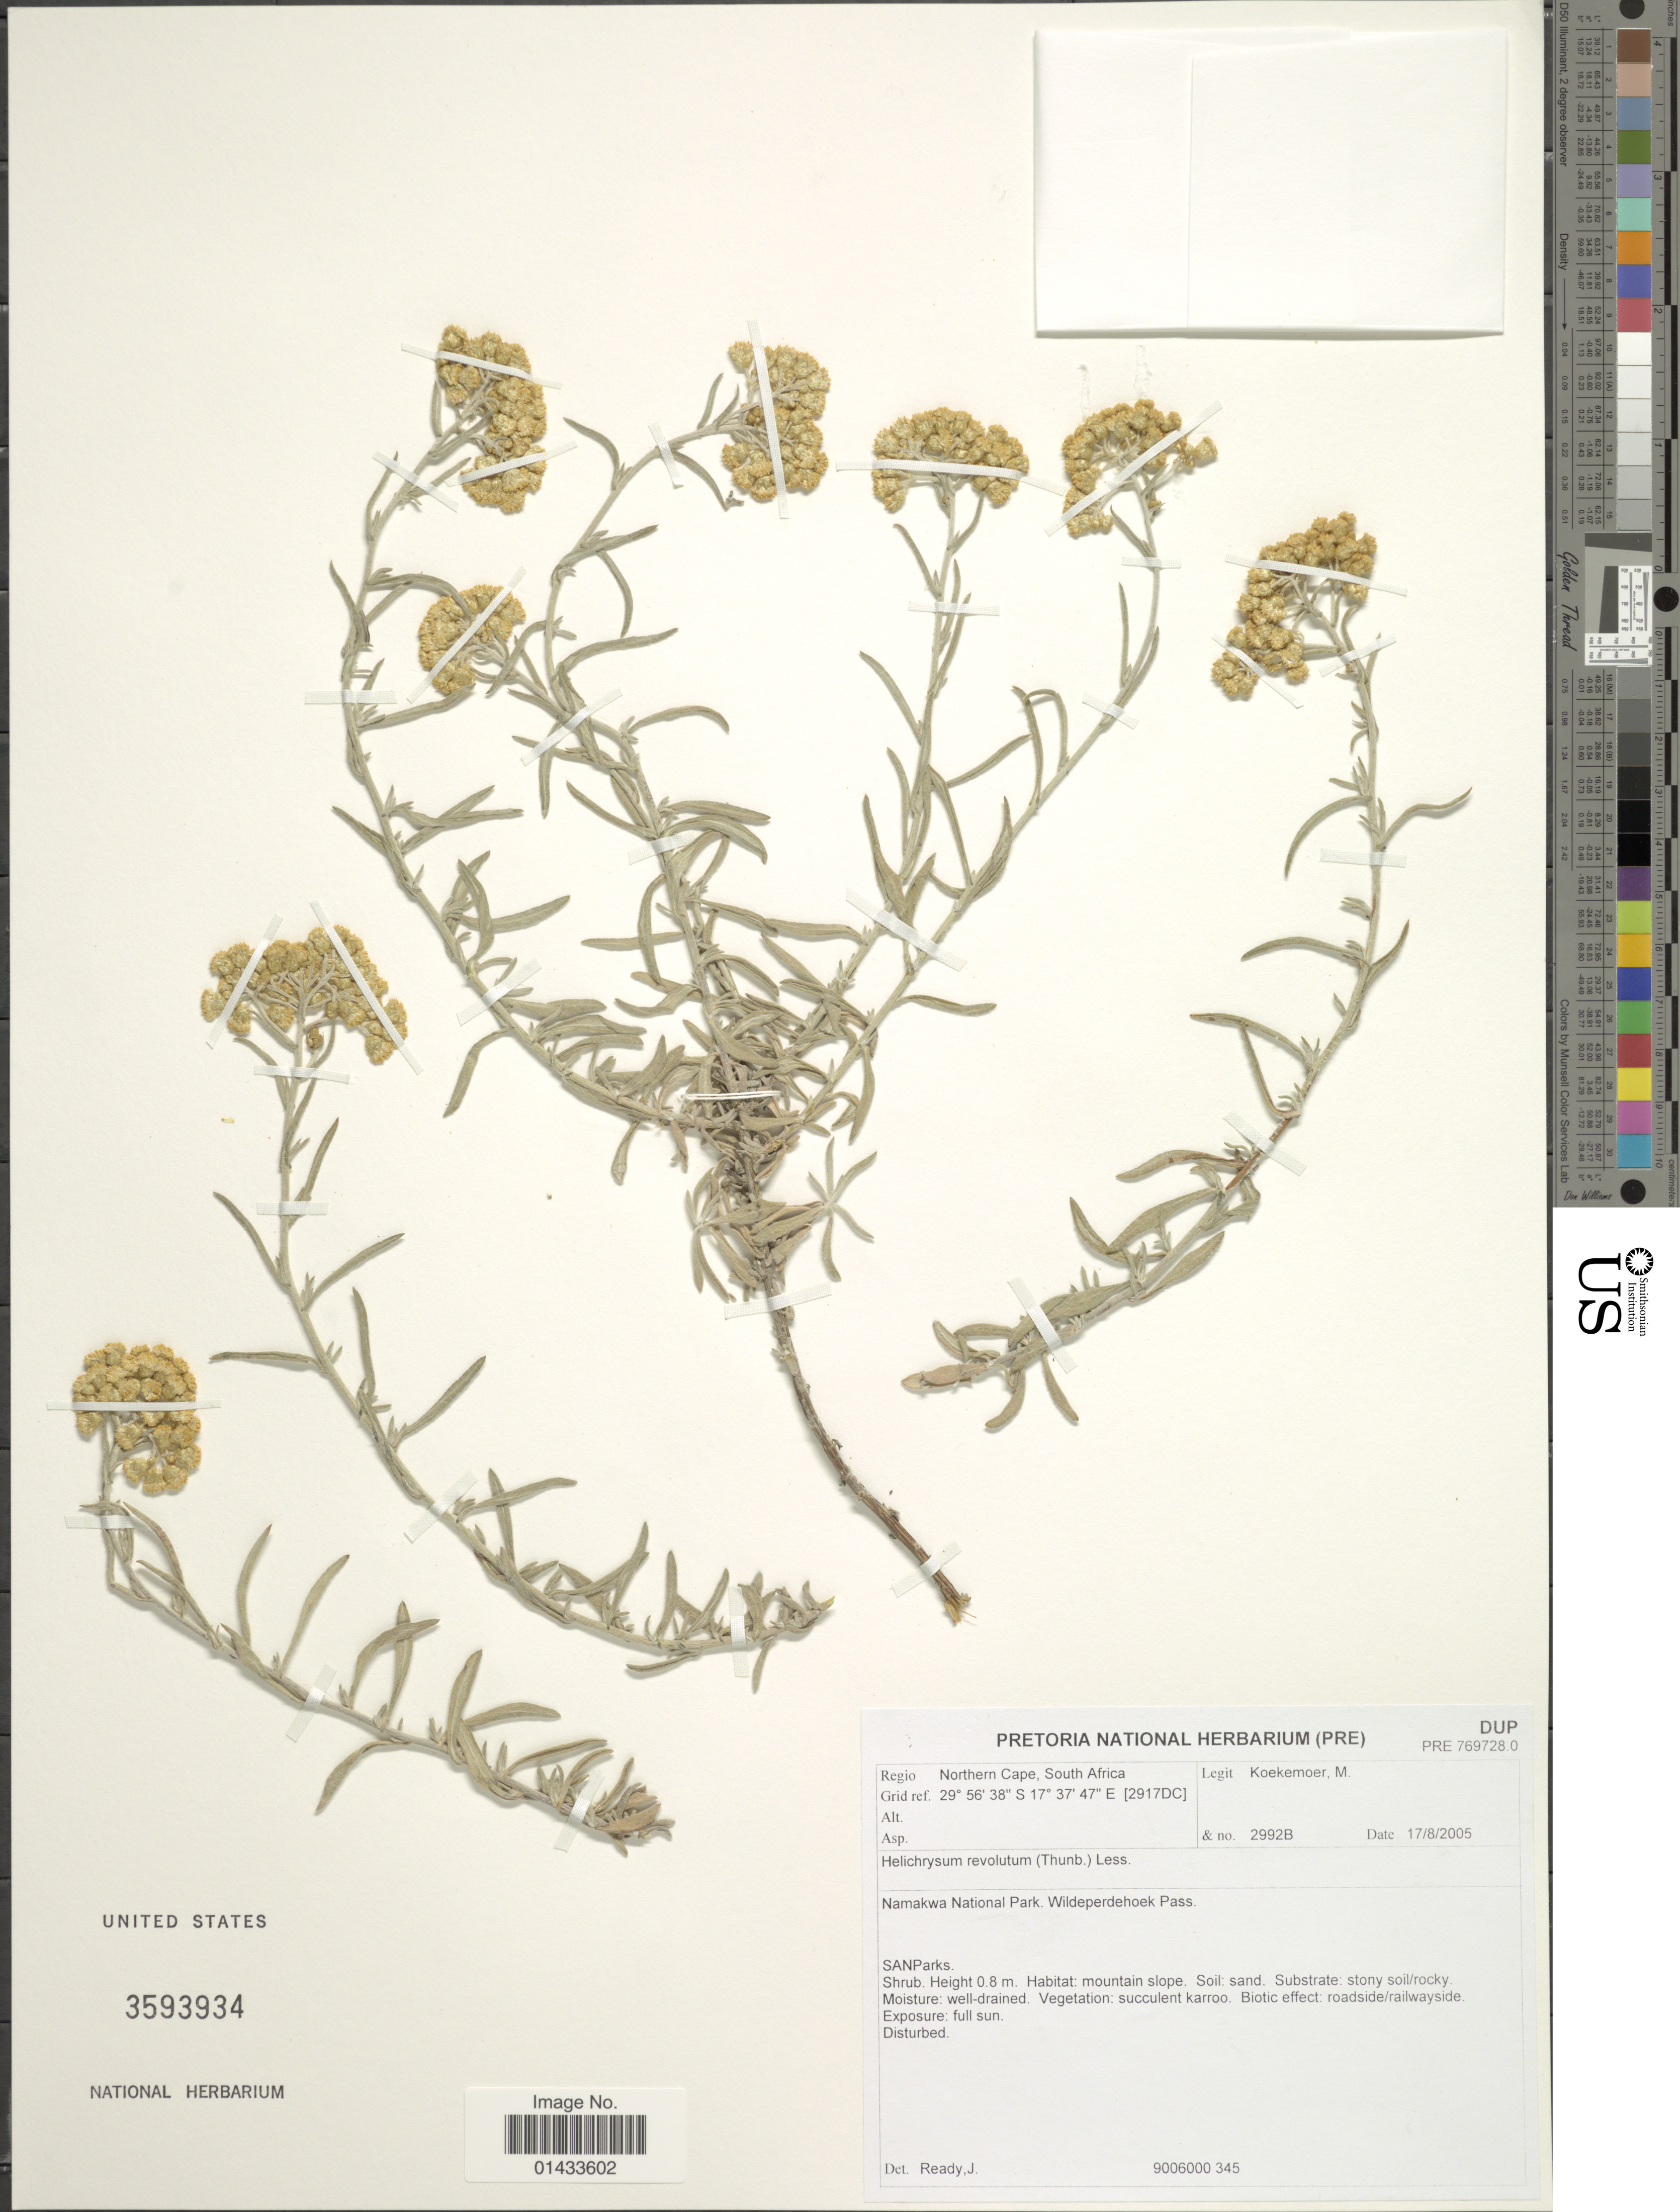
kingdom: Plantae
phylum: Tracheophyta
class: Magnoliopsida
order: Asterales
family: Asteraceae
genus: Helichrysum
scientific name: Helichrysum revolutum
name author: (Thunb.) Less.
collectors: M. Koekemoer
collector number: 2992B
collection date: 2005-08-17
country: South Africa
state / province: Northern Cape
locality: Northern Cape, South Africa, Grid ref. [2917DC], Namakwa National Park, Wildeperdehoek Pass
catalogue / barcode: US 3593934